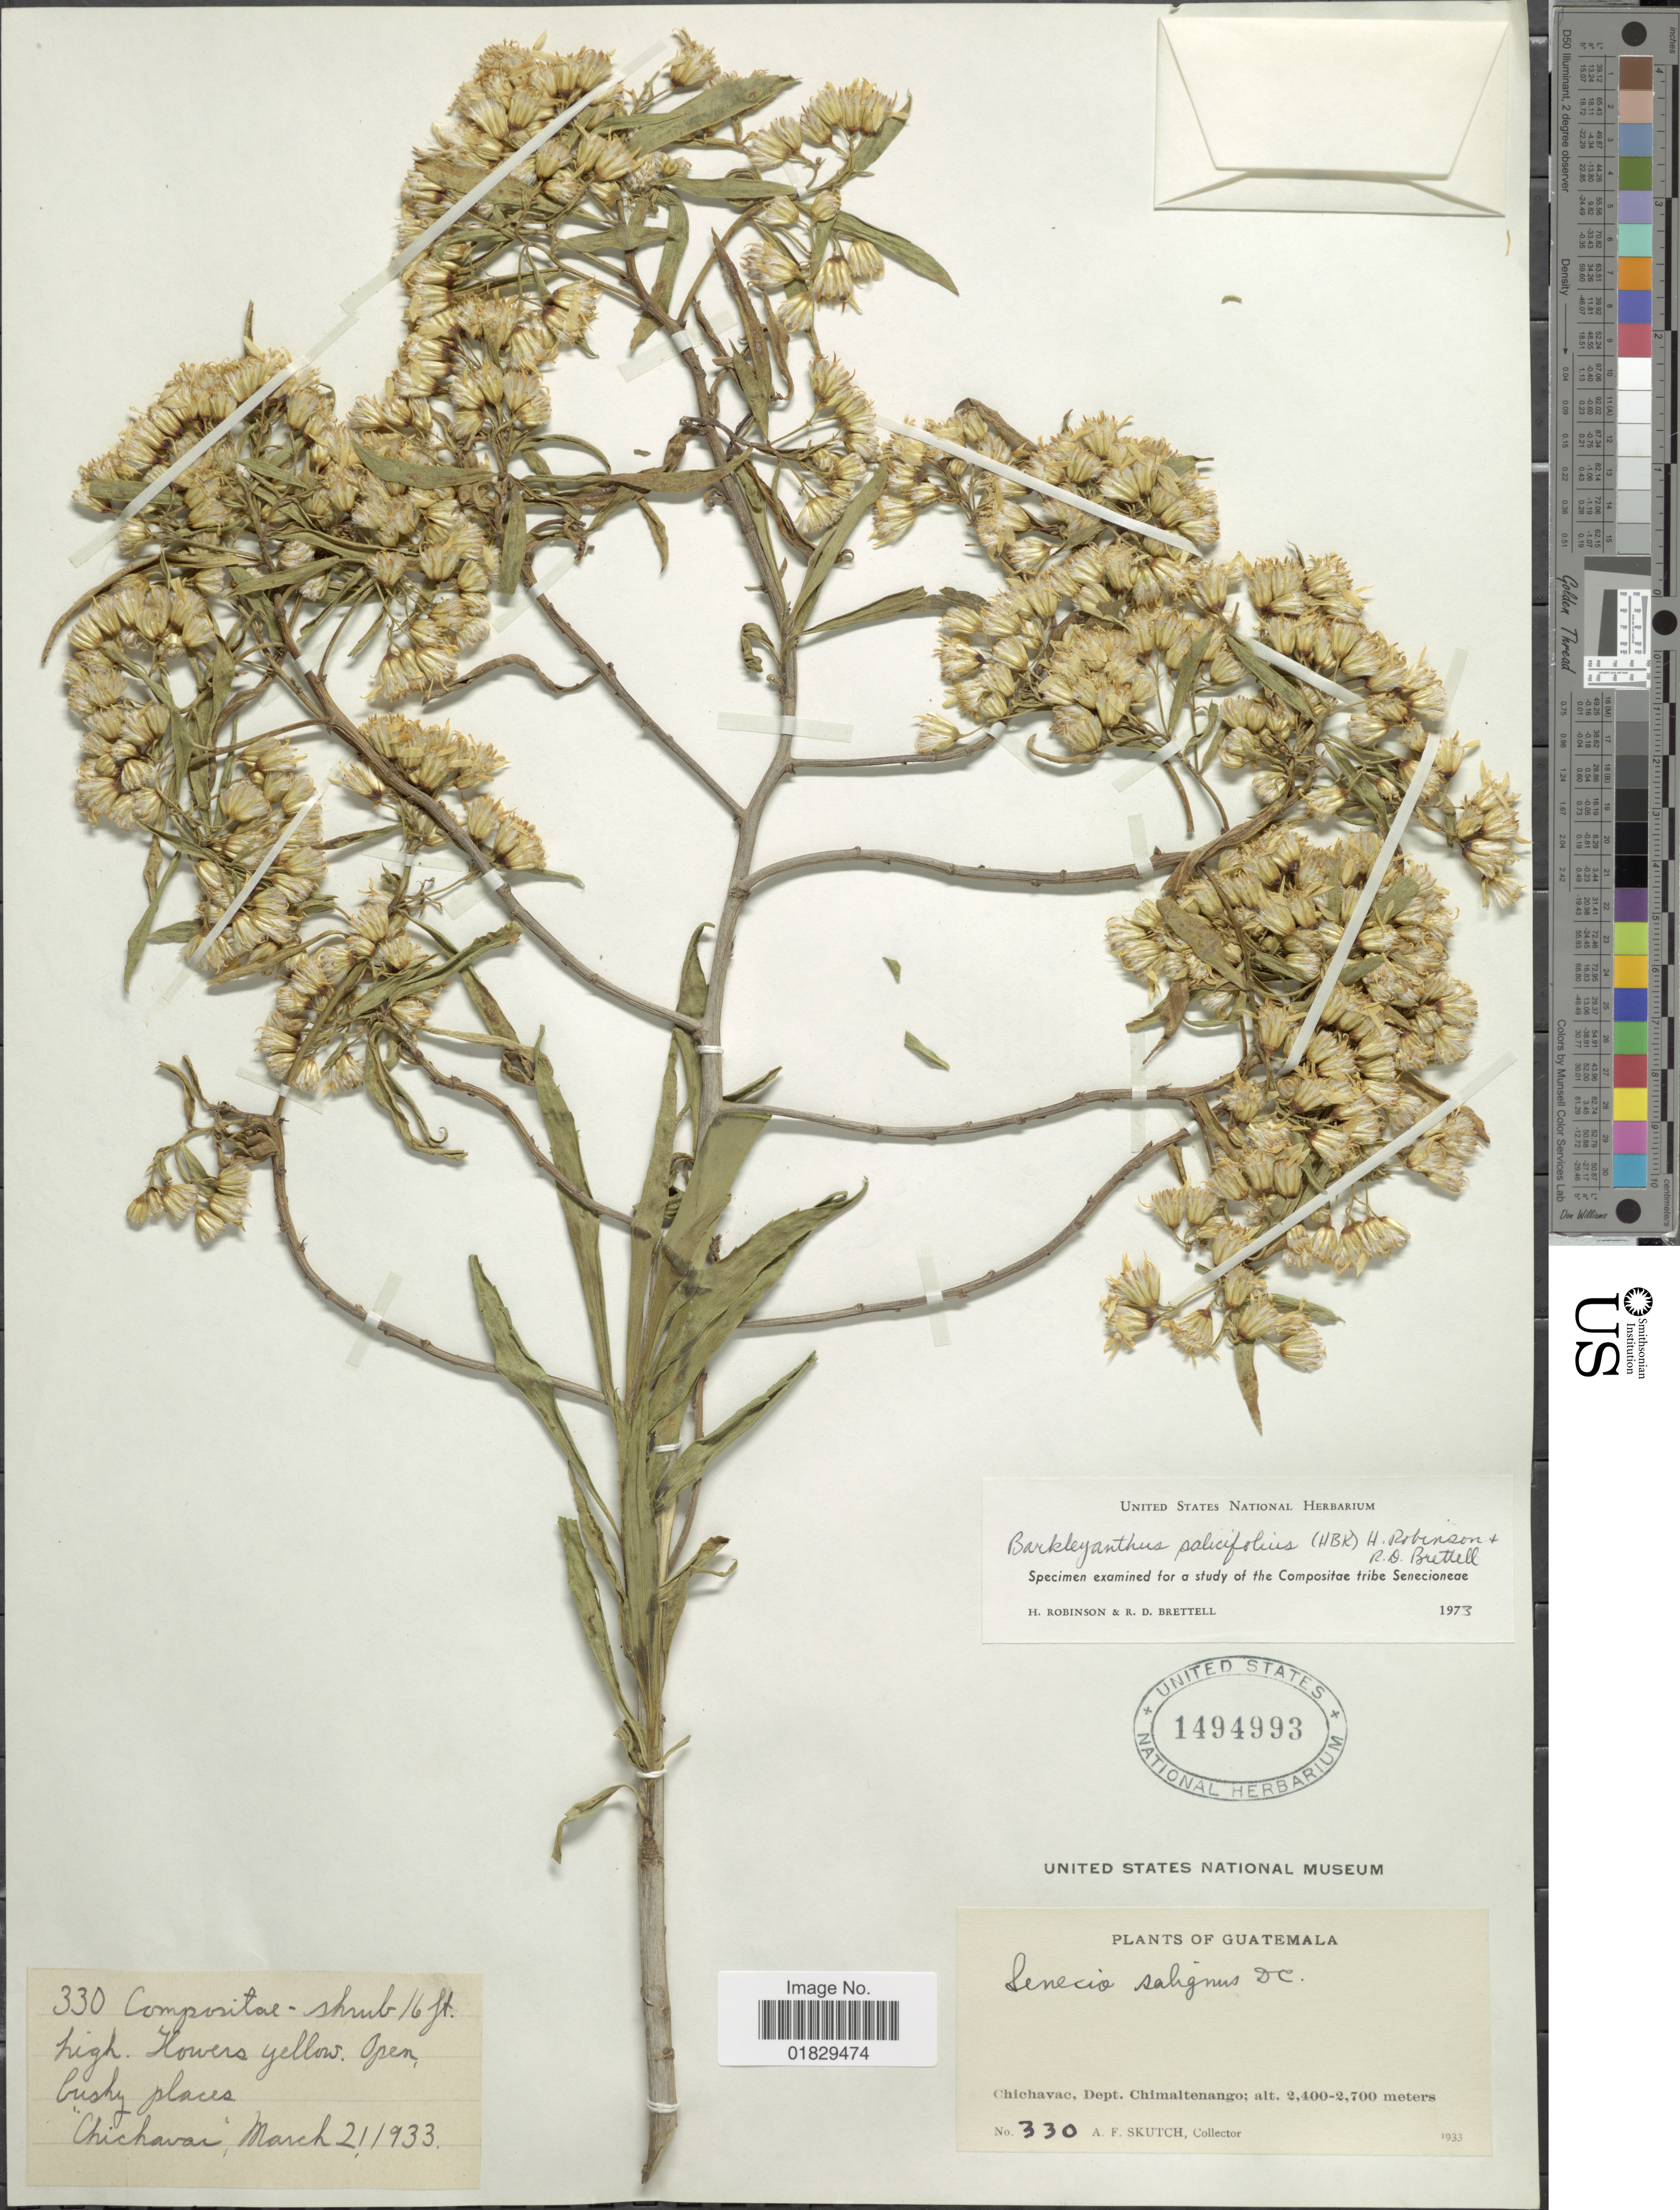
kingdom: Plantae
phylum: Tracheophyta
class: Magnoliopsida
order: Asterales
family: Asteraceae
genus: Barkleyanthus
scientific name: Barkleyanthus salicifolius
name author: (Kunth) H. Rob. & Brettell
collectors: A. F. Skutch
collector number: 330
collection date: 1933-03-21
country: Guatemala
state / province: Chimaltenango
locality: Chichavac, Dept. Chimaltenango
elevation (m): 2400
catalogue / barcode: US 1494993